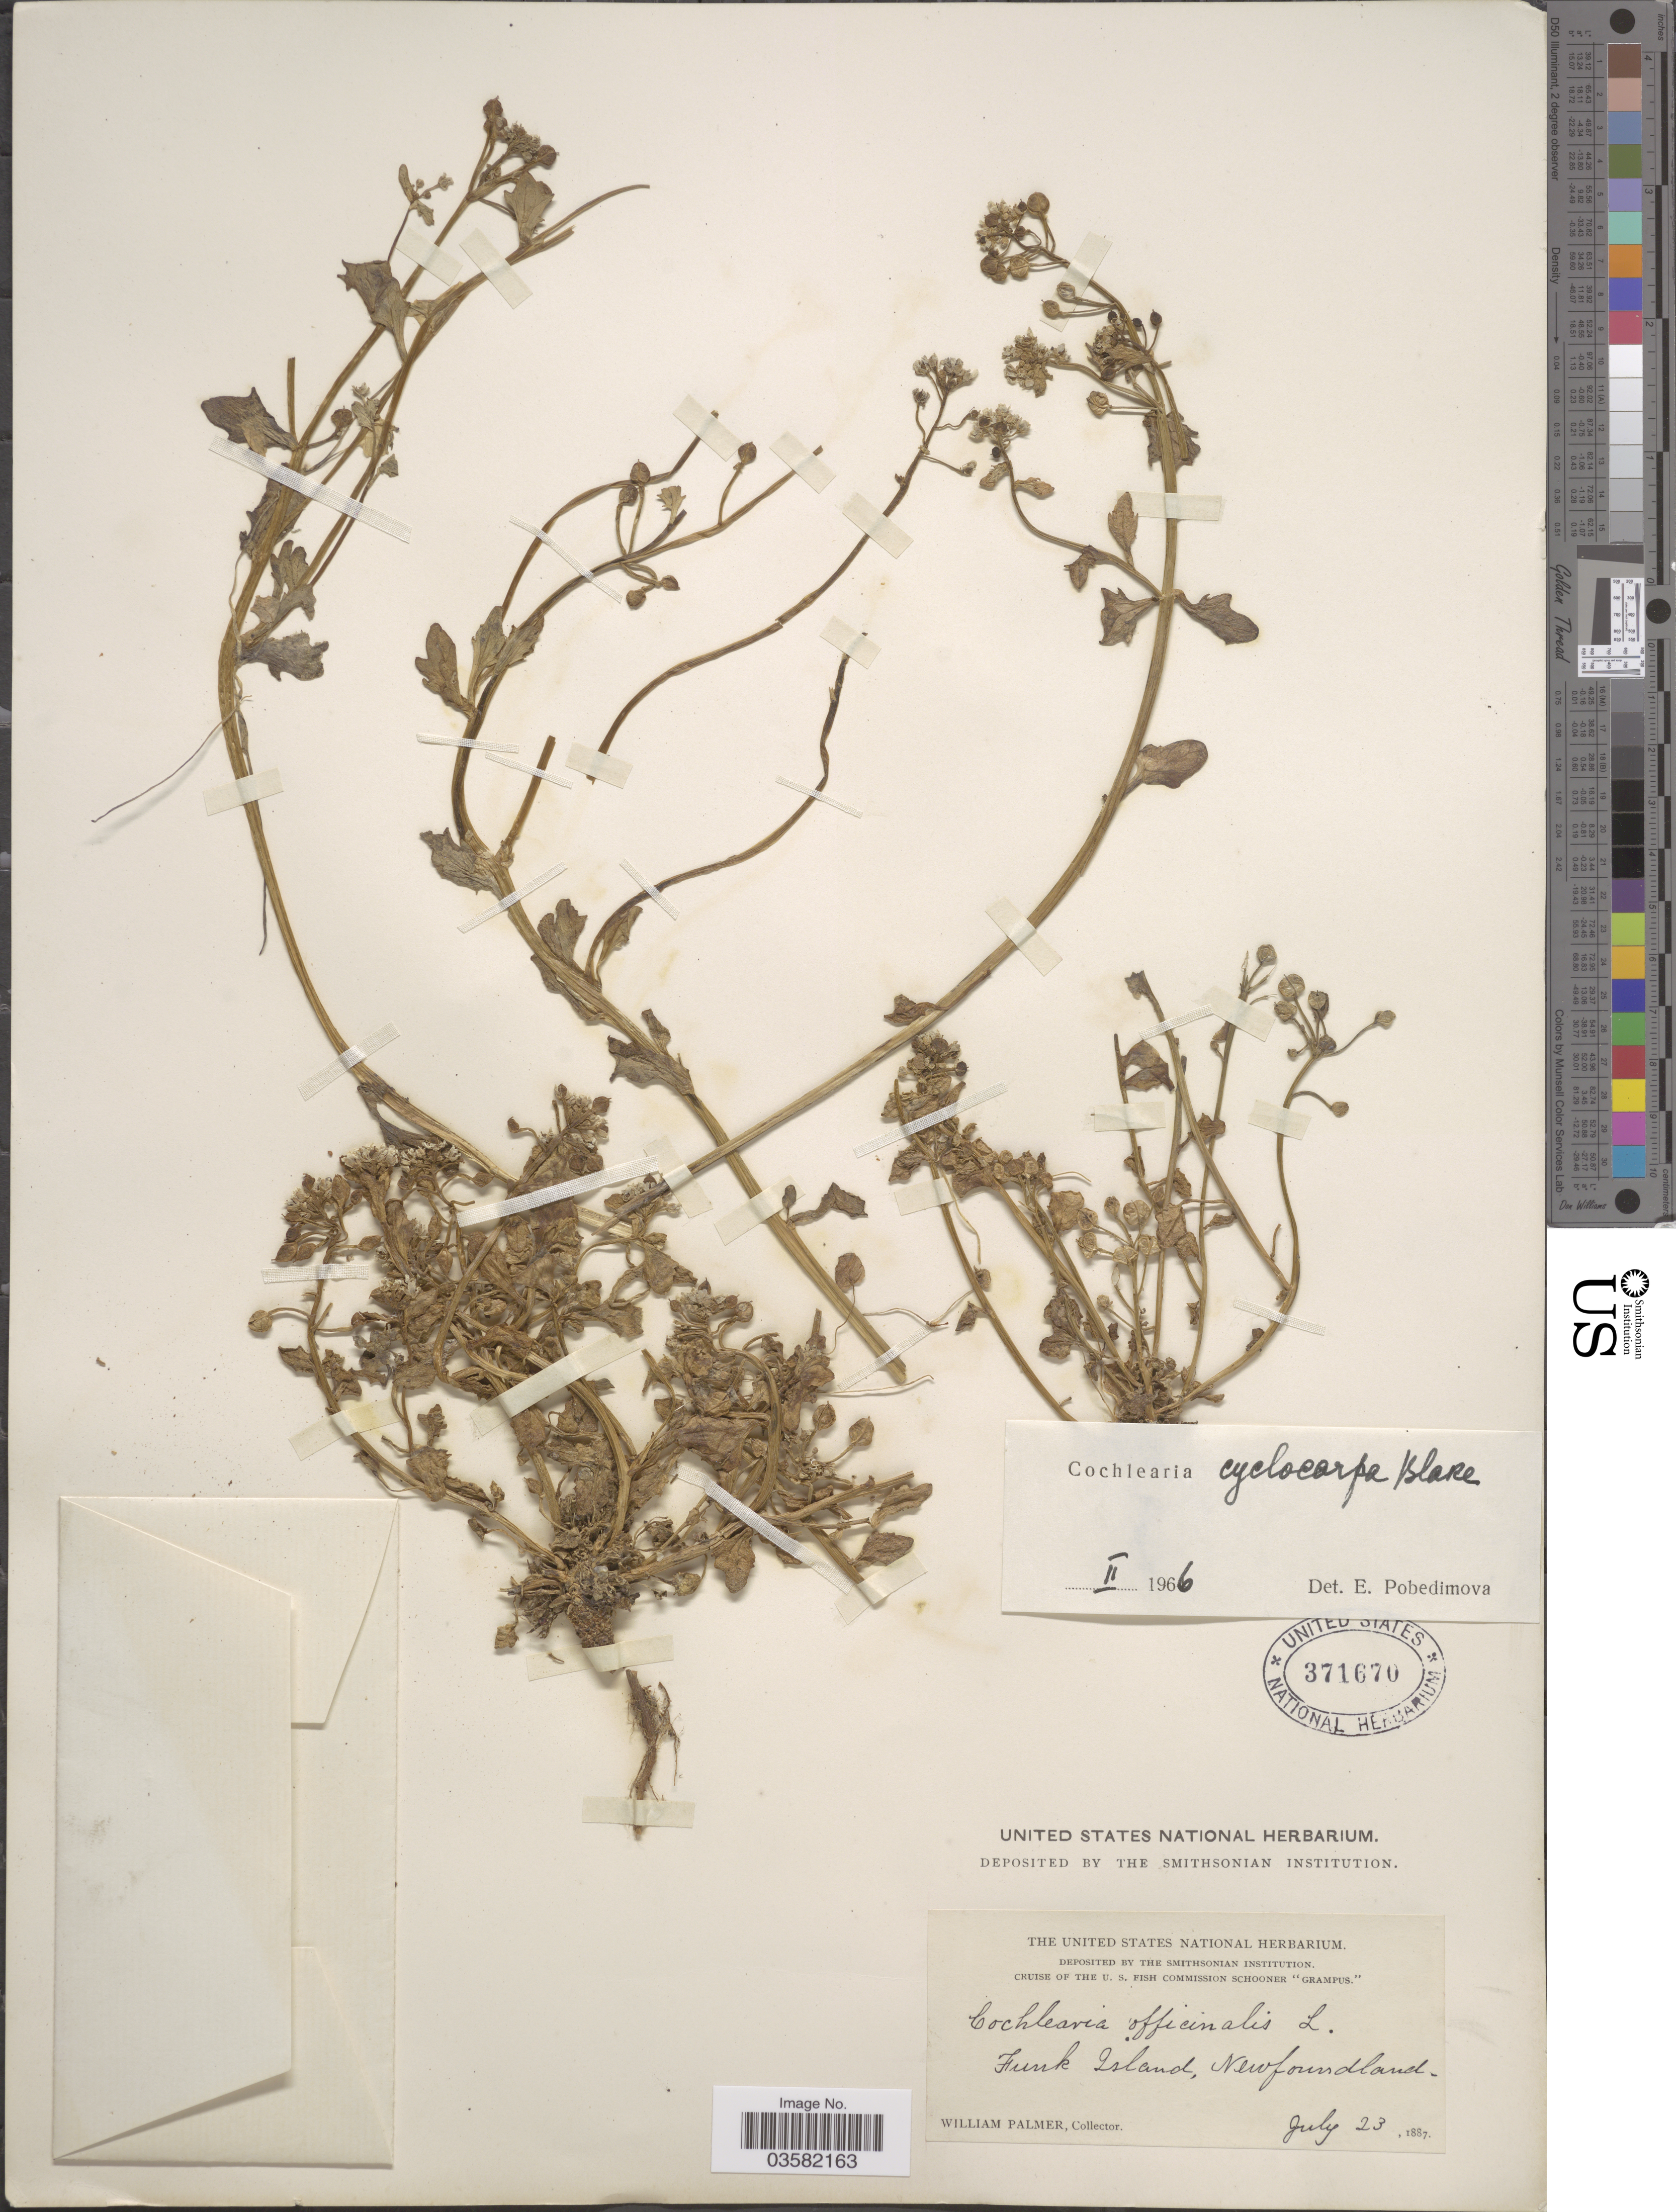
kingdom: Plantae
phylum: Tracheophyta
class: Magnoliopsida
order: Brassicales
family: Brassicaceae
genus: Cochlearia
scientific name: Cochlearia cyclocarpa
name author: S.F. Blake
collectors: W. Palmer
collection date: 1887-07-23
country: Canada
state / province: Newfoundland and Labrador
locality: Funk Island.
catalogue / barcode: US 371670